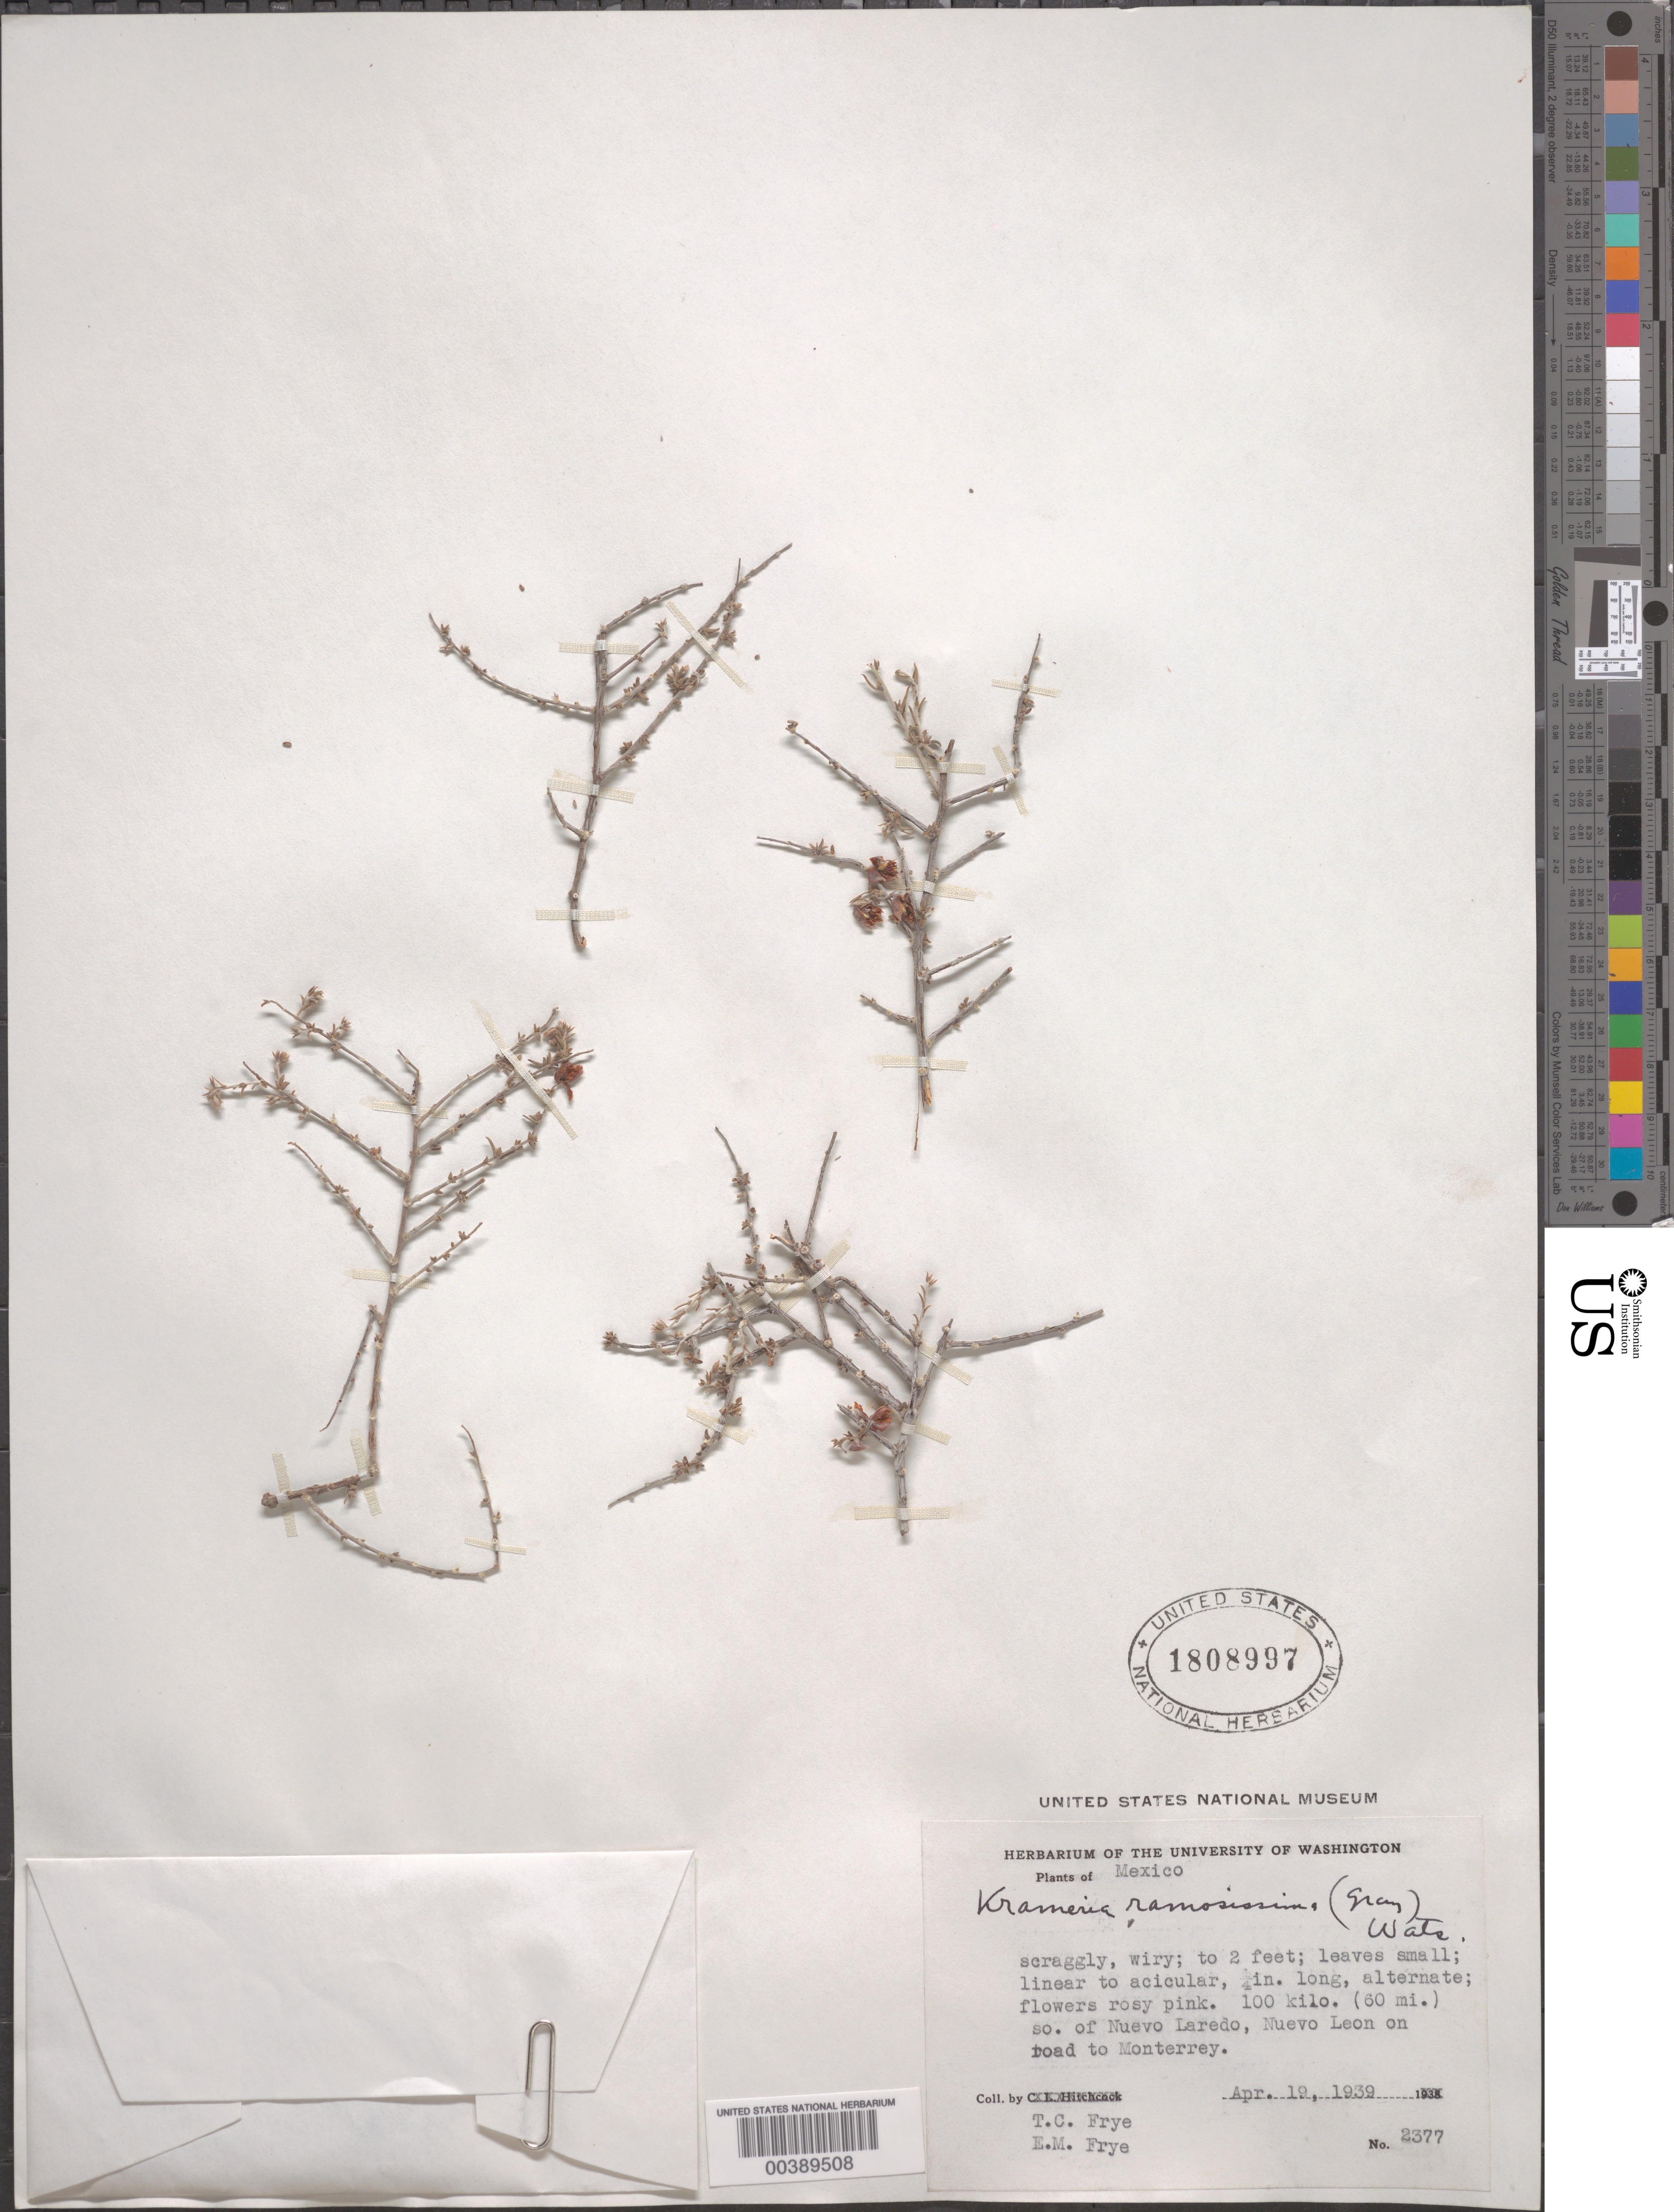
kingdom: Plantae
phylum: Tracheophyta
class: Magnoliopsida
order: Zygophyllales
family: Krameriaceae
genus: Krameria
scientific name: Krameria ramosissima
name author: (A. Gray) S. Watson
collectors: T. C. Frye & E. Frye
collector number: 2377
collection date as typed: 19 Apr 1939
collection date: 1939-04-19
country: Mexico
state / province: Nuevo León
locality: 100 km S of Nuevo Laredo, on road to Monterrey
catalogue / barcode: US 1808997